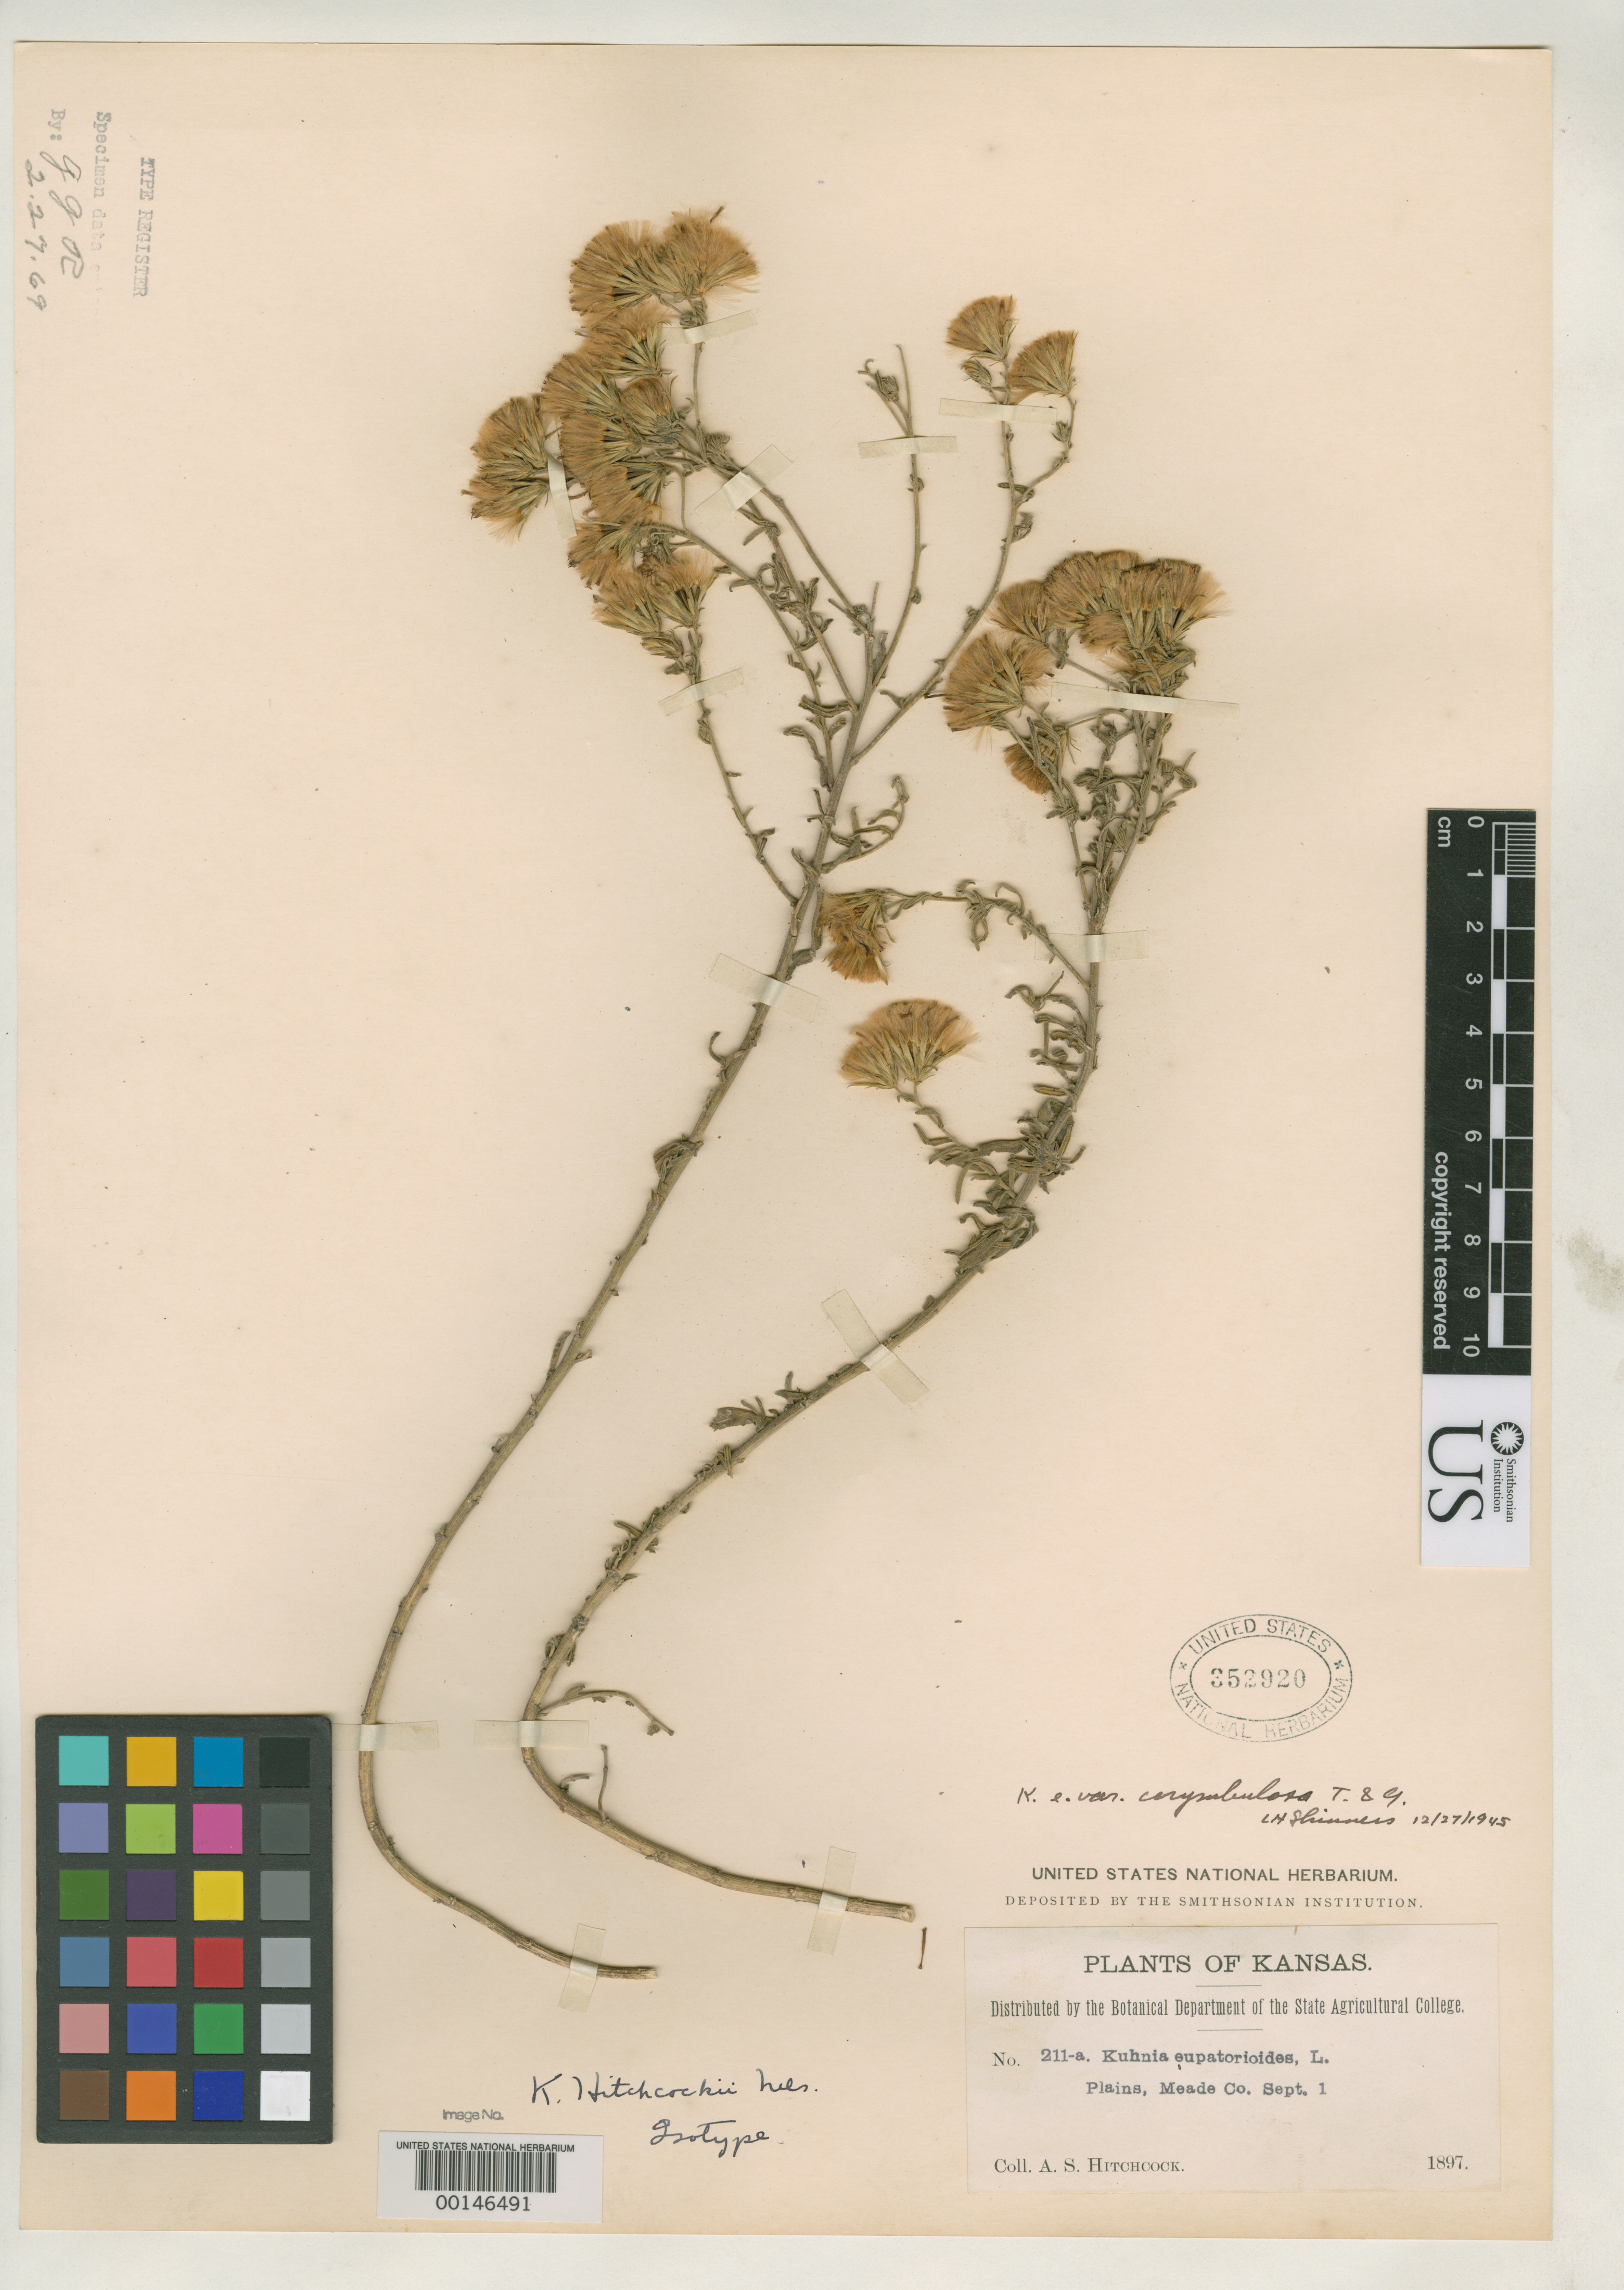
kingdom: Plantae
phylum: Tracheophyta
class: Magnoliopsida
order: Asterales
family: Asteraceae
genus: Kuhnia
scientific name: Kuhnia hitchcockii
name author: A. Nelson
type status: Isotype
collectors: A. S. Hitchcock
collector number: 211 a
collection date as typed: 01 Sep 1897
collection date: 1897-09-01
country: United States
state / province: Kansas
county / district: Meade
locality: Plains.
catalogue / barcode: US 352920